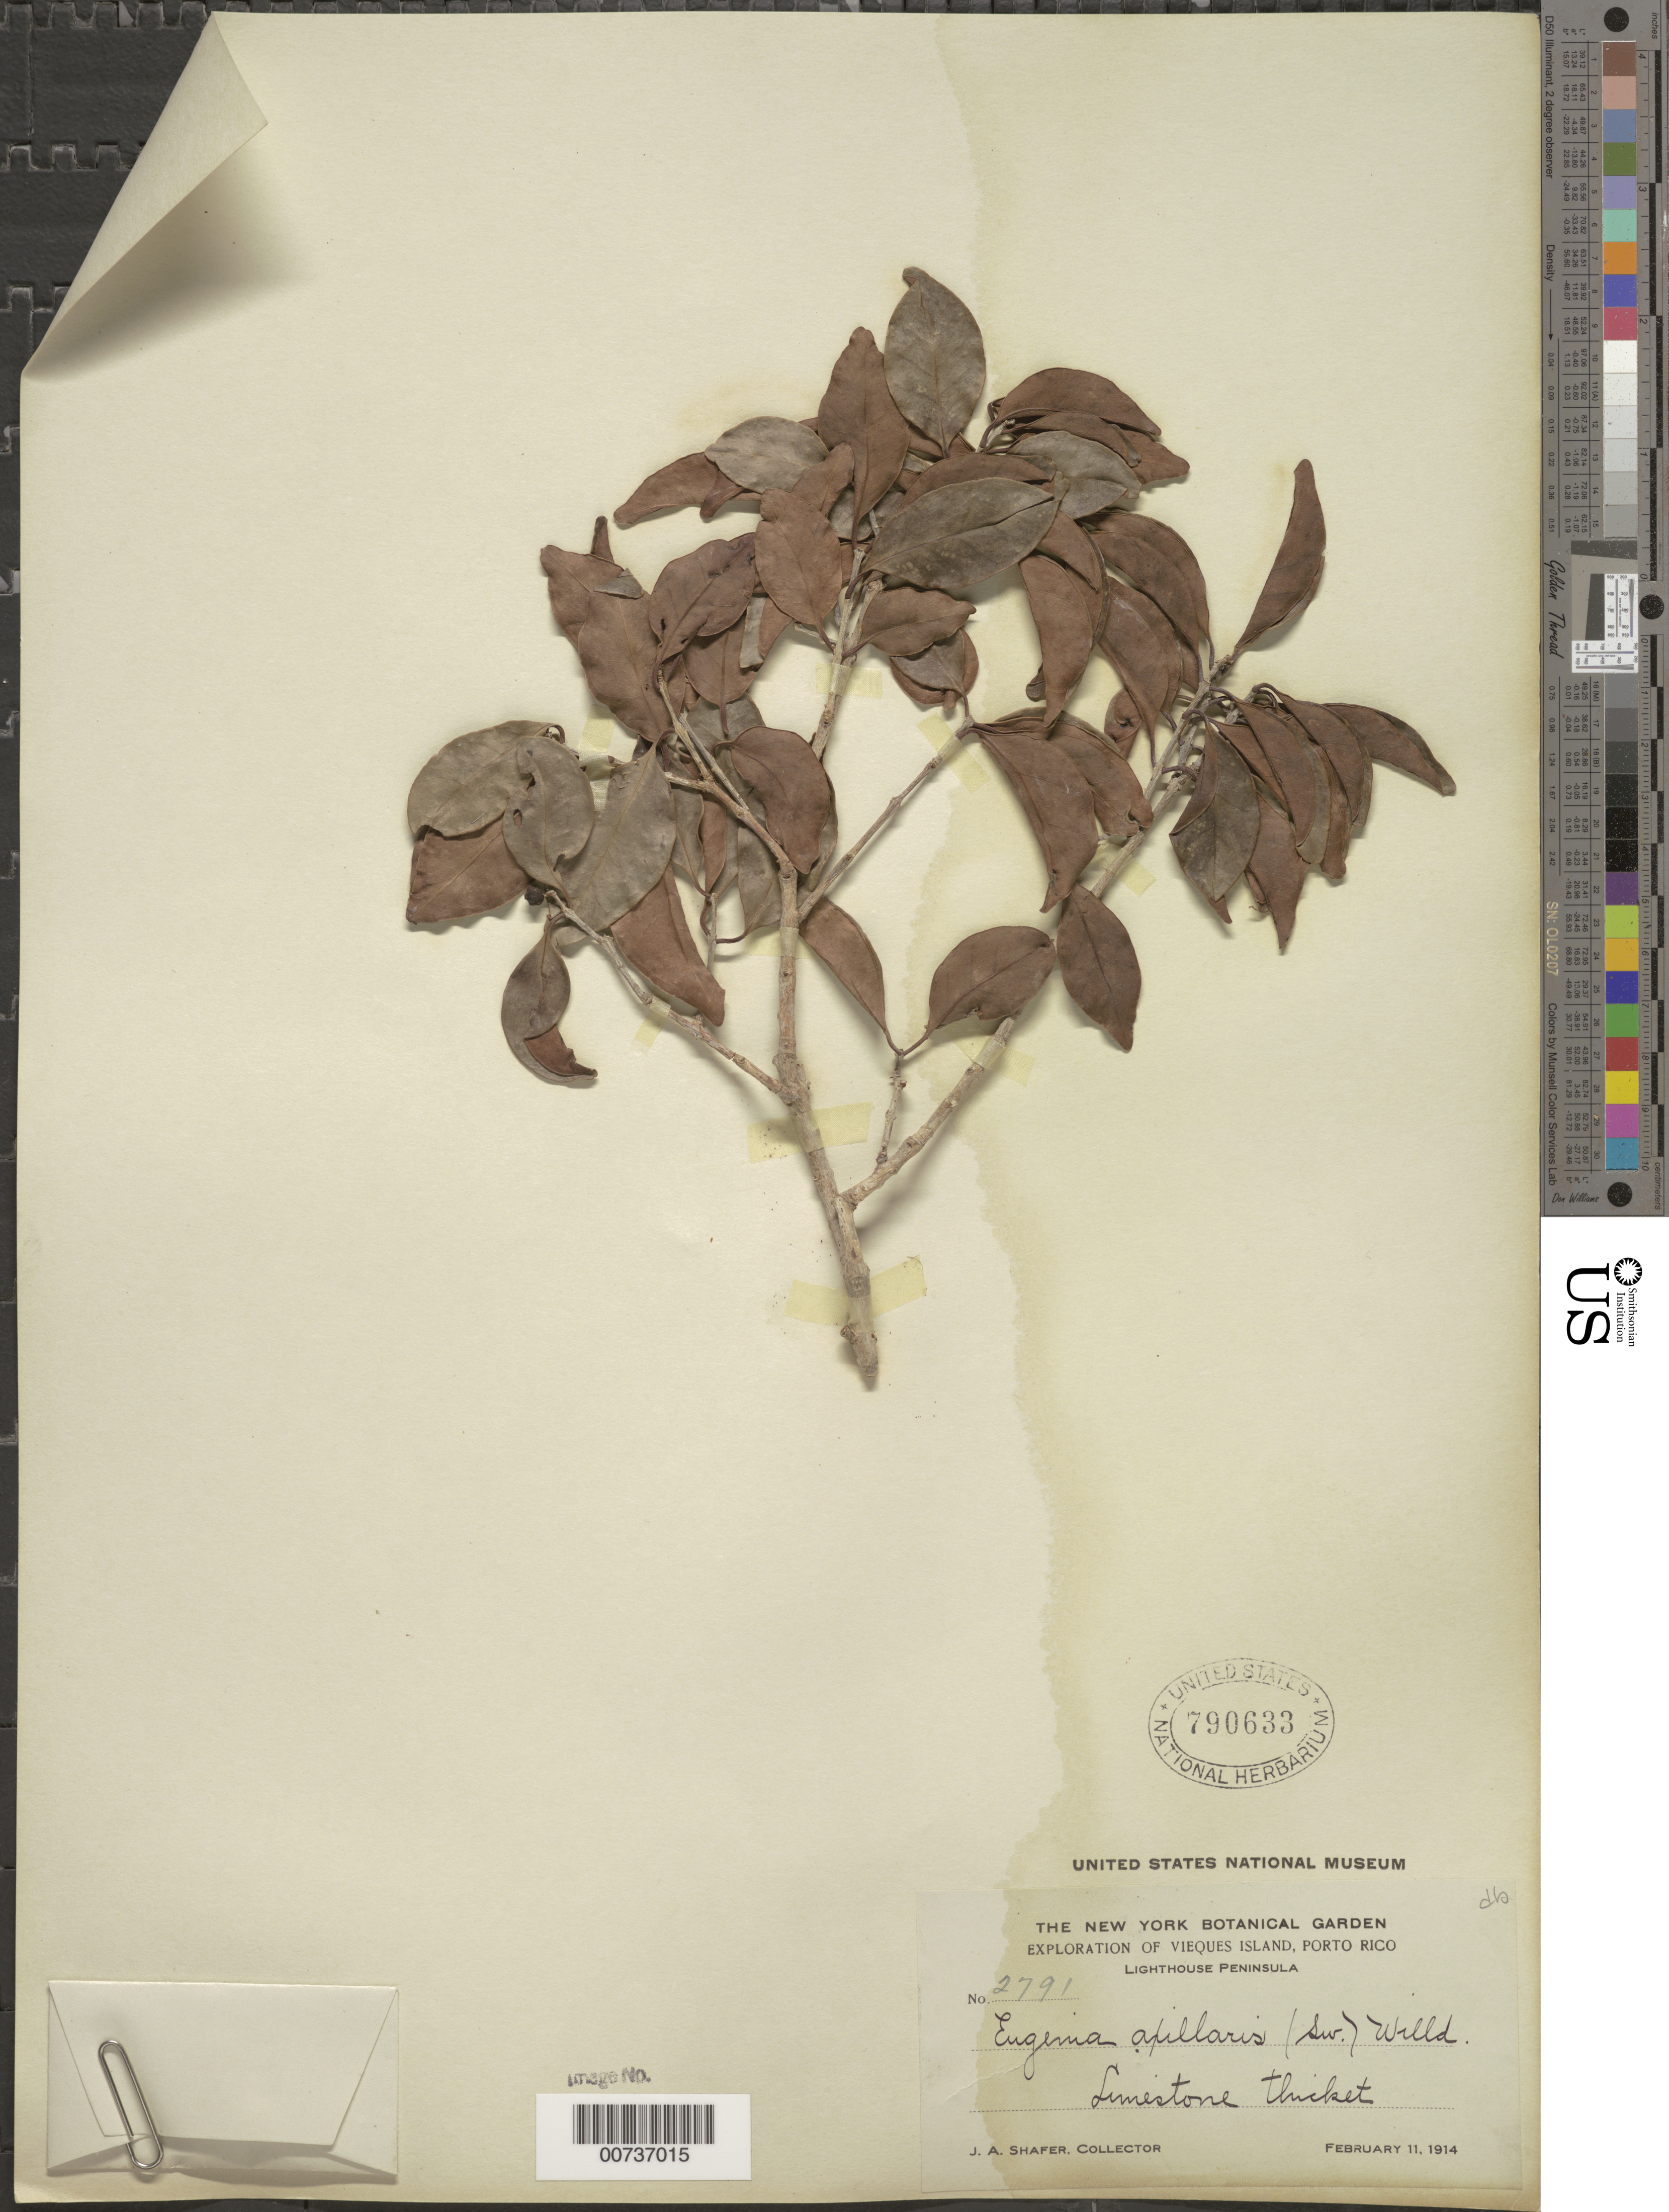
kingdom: Plantae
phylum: Tracheophyta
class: Magnoliopsida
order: Myrtales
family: Myrtaceae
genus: Eugenia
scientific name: Eugenia axillaris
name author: (Sw.) Willd.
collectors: J. A. Shafer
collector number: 2791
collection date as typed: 11 Feb 1914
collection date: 1914-02-11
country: Puerto Rico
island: Vieques I.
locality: Lighthouse Peninsula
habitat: Limestone thicket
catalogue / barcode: US 790633